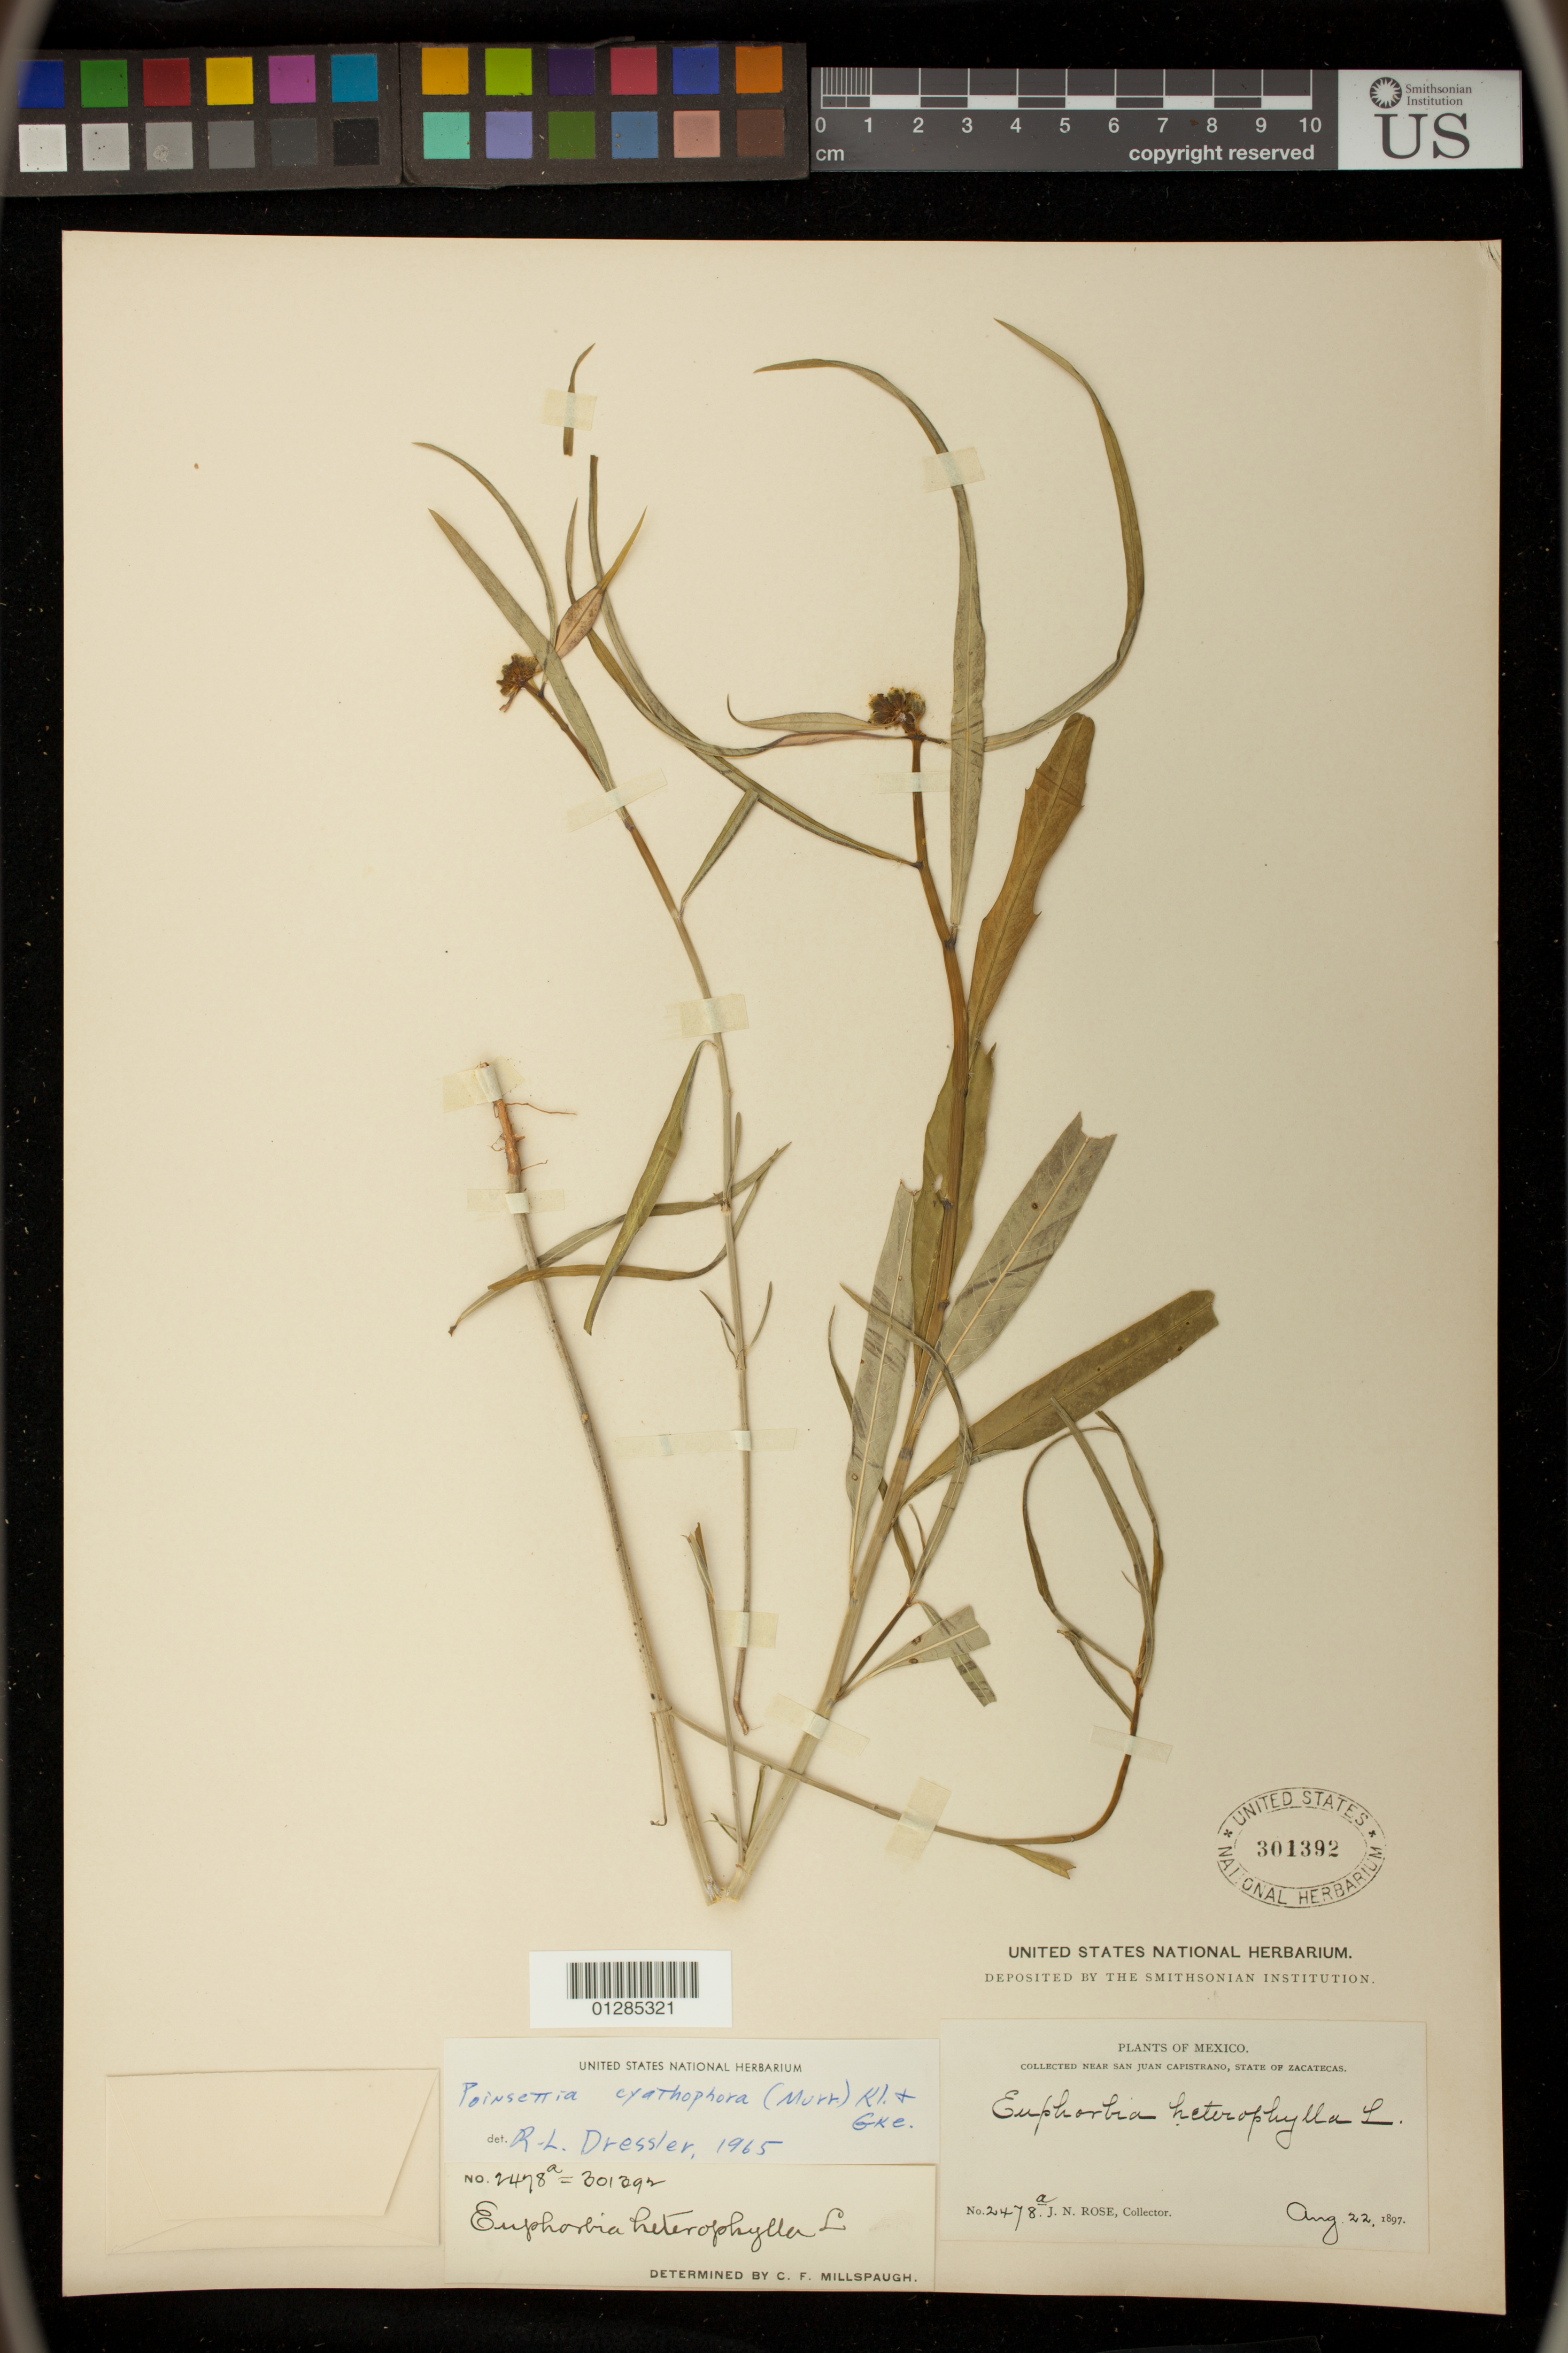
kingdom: Plantae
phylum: Tracheophyta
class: Magnoliopsida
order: Malpighiales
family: Euphorbiaceae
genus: Euphorbia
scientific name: Euphorbia heterophylla var. cyathophora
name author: (Murr.) Griseb.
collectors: J. N. Rose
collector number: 2478a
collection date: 1897-08-22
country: Mexico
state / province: Zacatecas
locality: San Juan Capistrano in the state of Zacatecas, Mexico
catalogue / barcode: US 301392